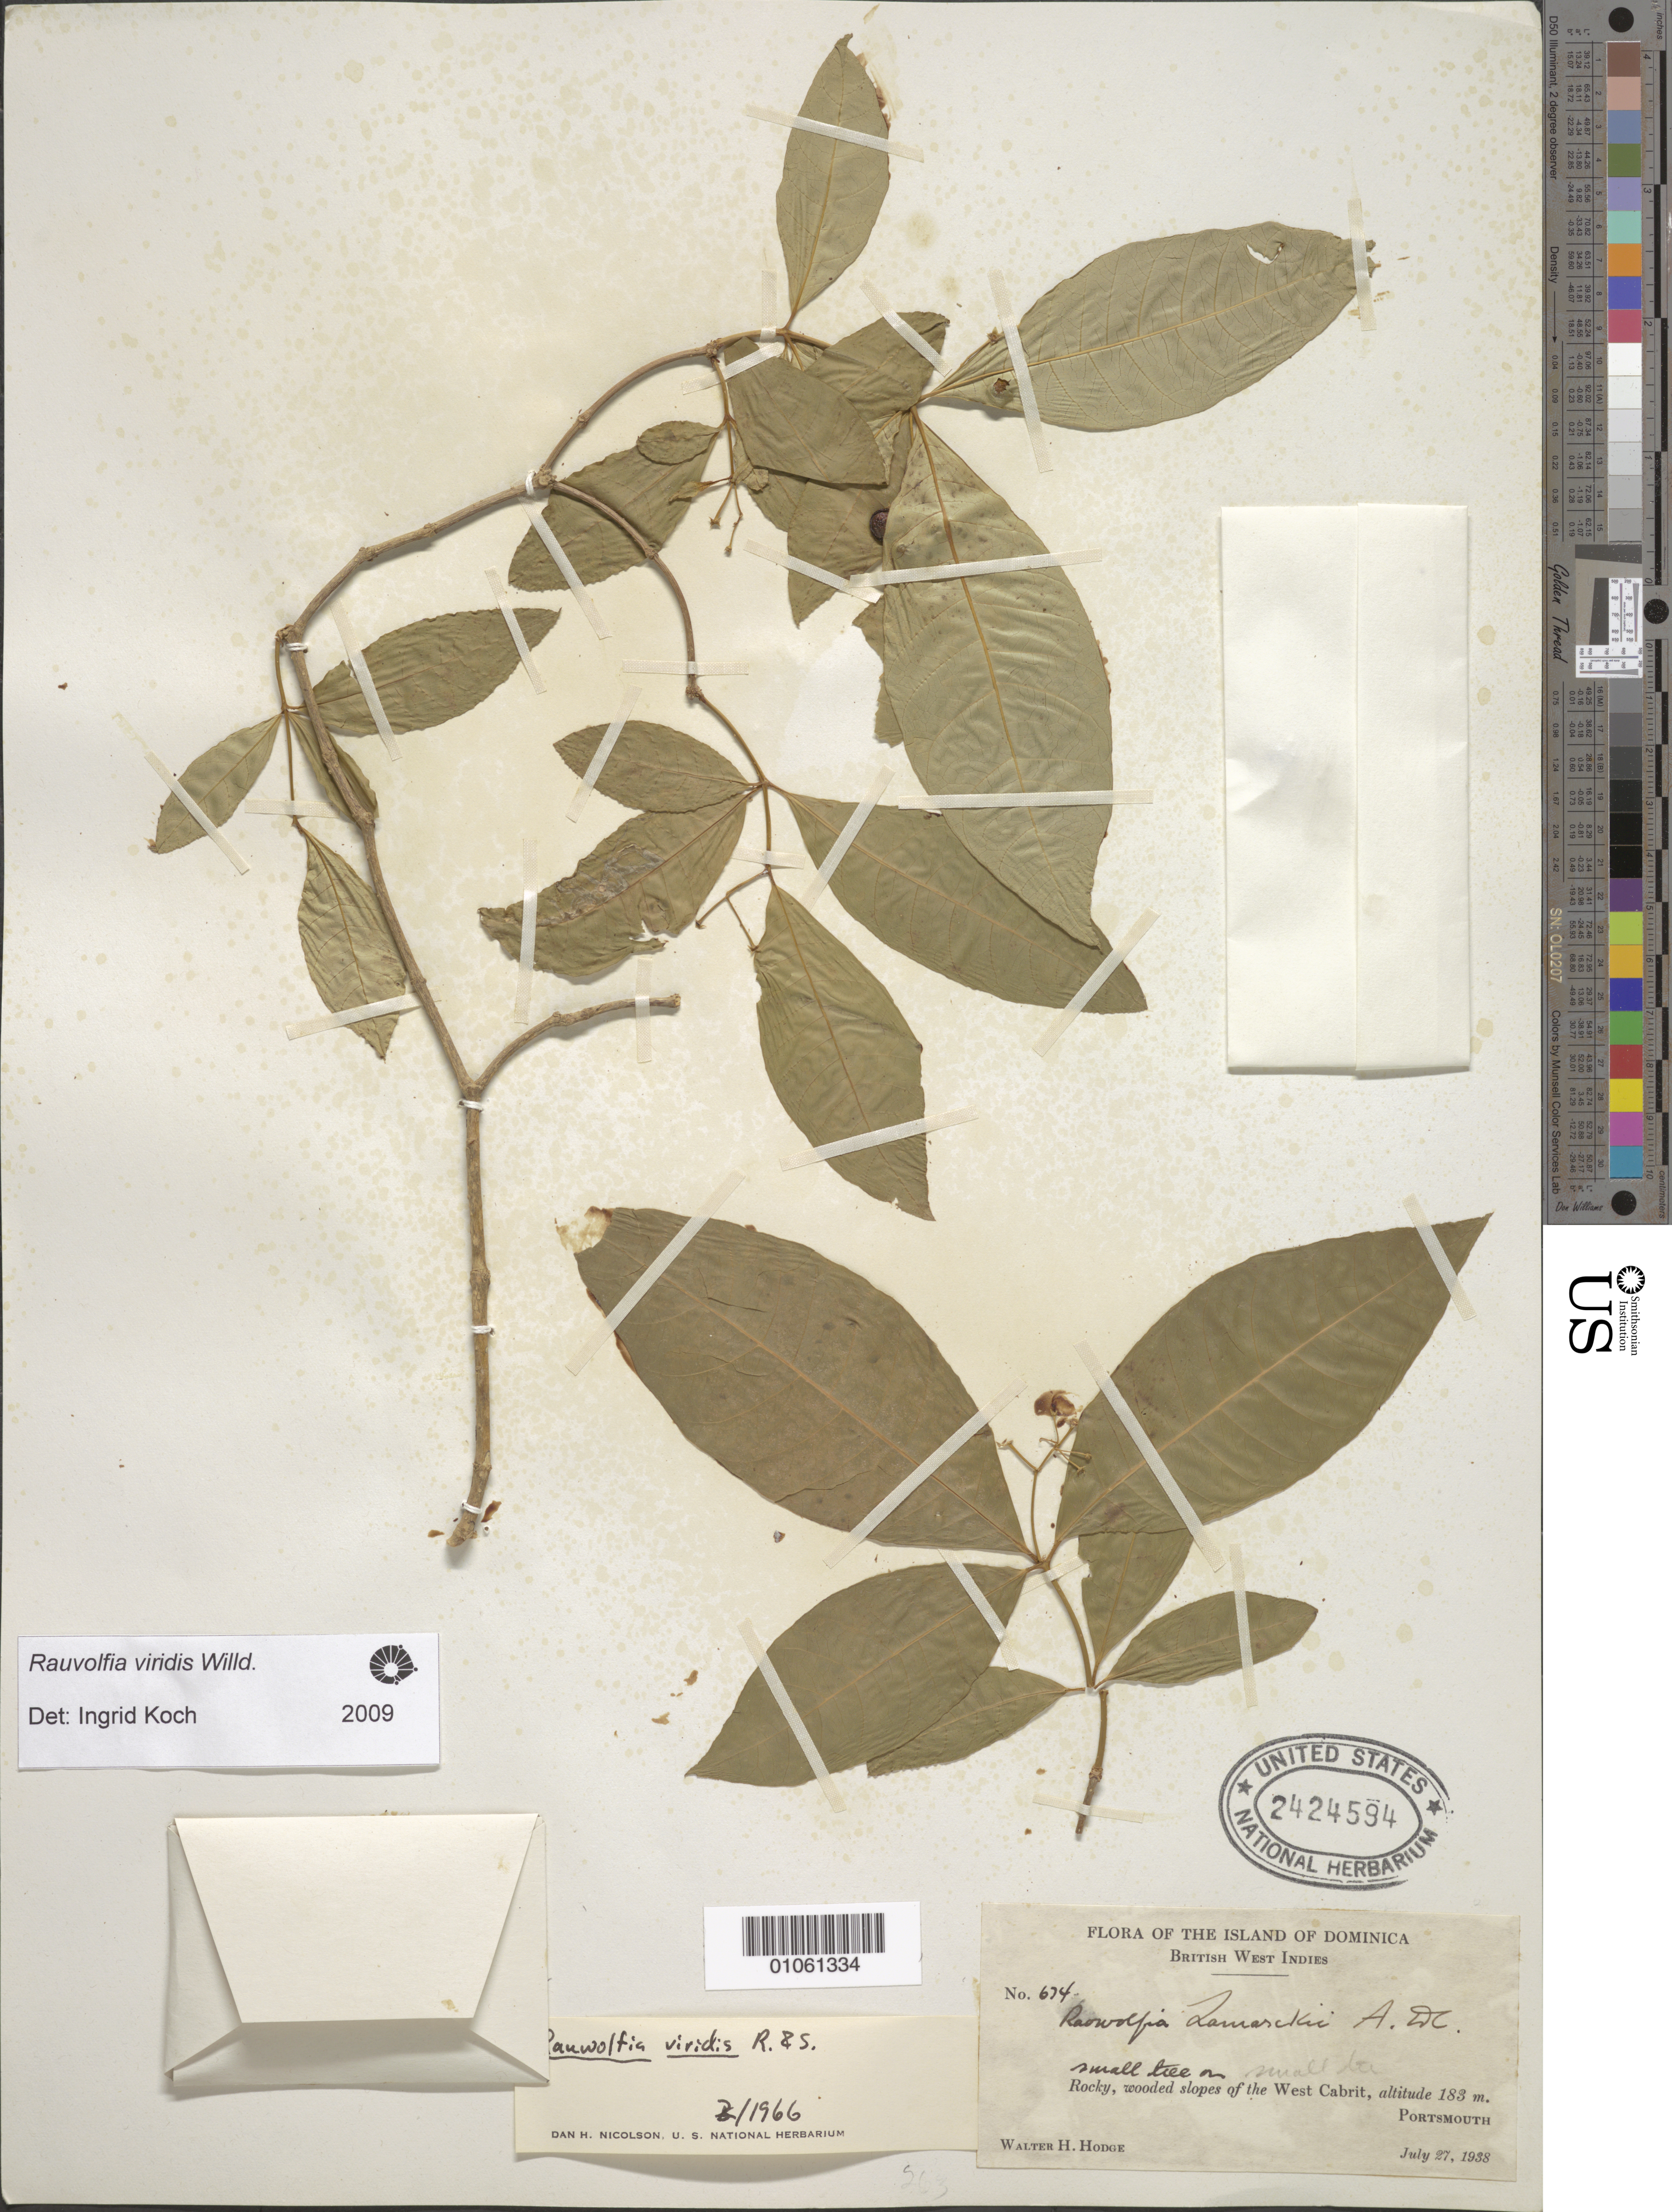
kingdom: Plantae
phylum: Tracheophyta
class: Magnoliopsida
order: Gentianales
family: Apocynaceae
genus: Rauvolfia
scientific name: Rauvolfia viridis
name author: Willd. ex Roem. & Schult.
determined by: Koch, I.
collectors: W. Hodge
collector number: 674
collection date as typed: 27 Jul 1938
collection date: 1938-07-27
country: Dominica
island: Dominica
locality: West Cabrit, Portsmouth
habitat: Rocky, wooded slopes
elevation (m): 183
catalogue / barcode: US 2424594